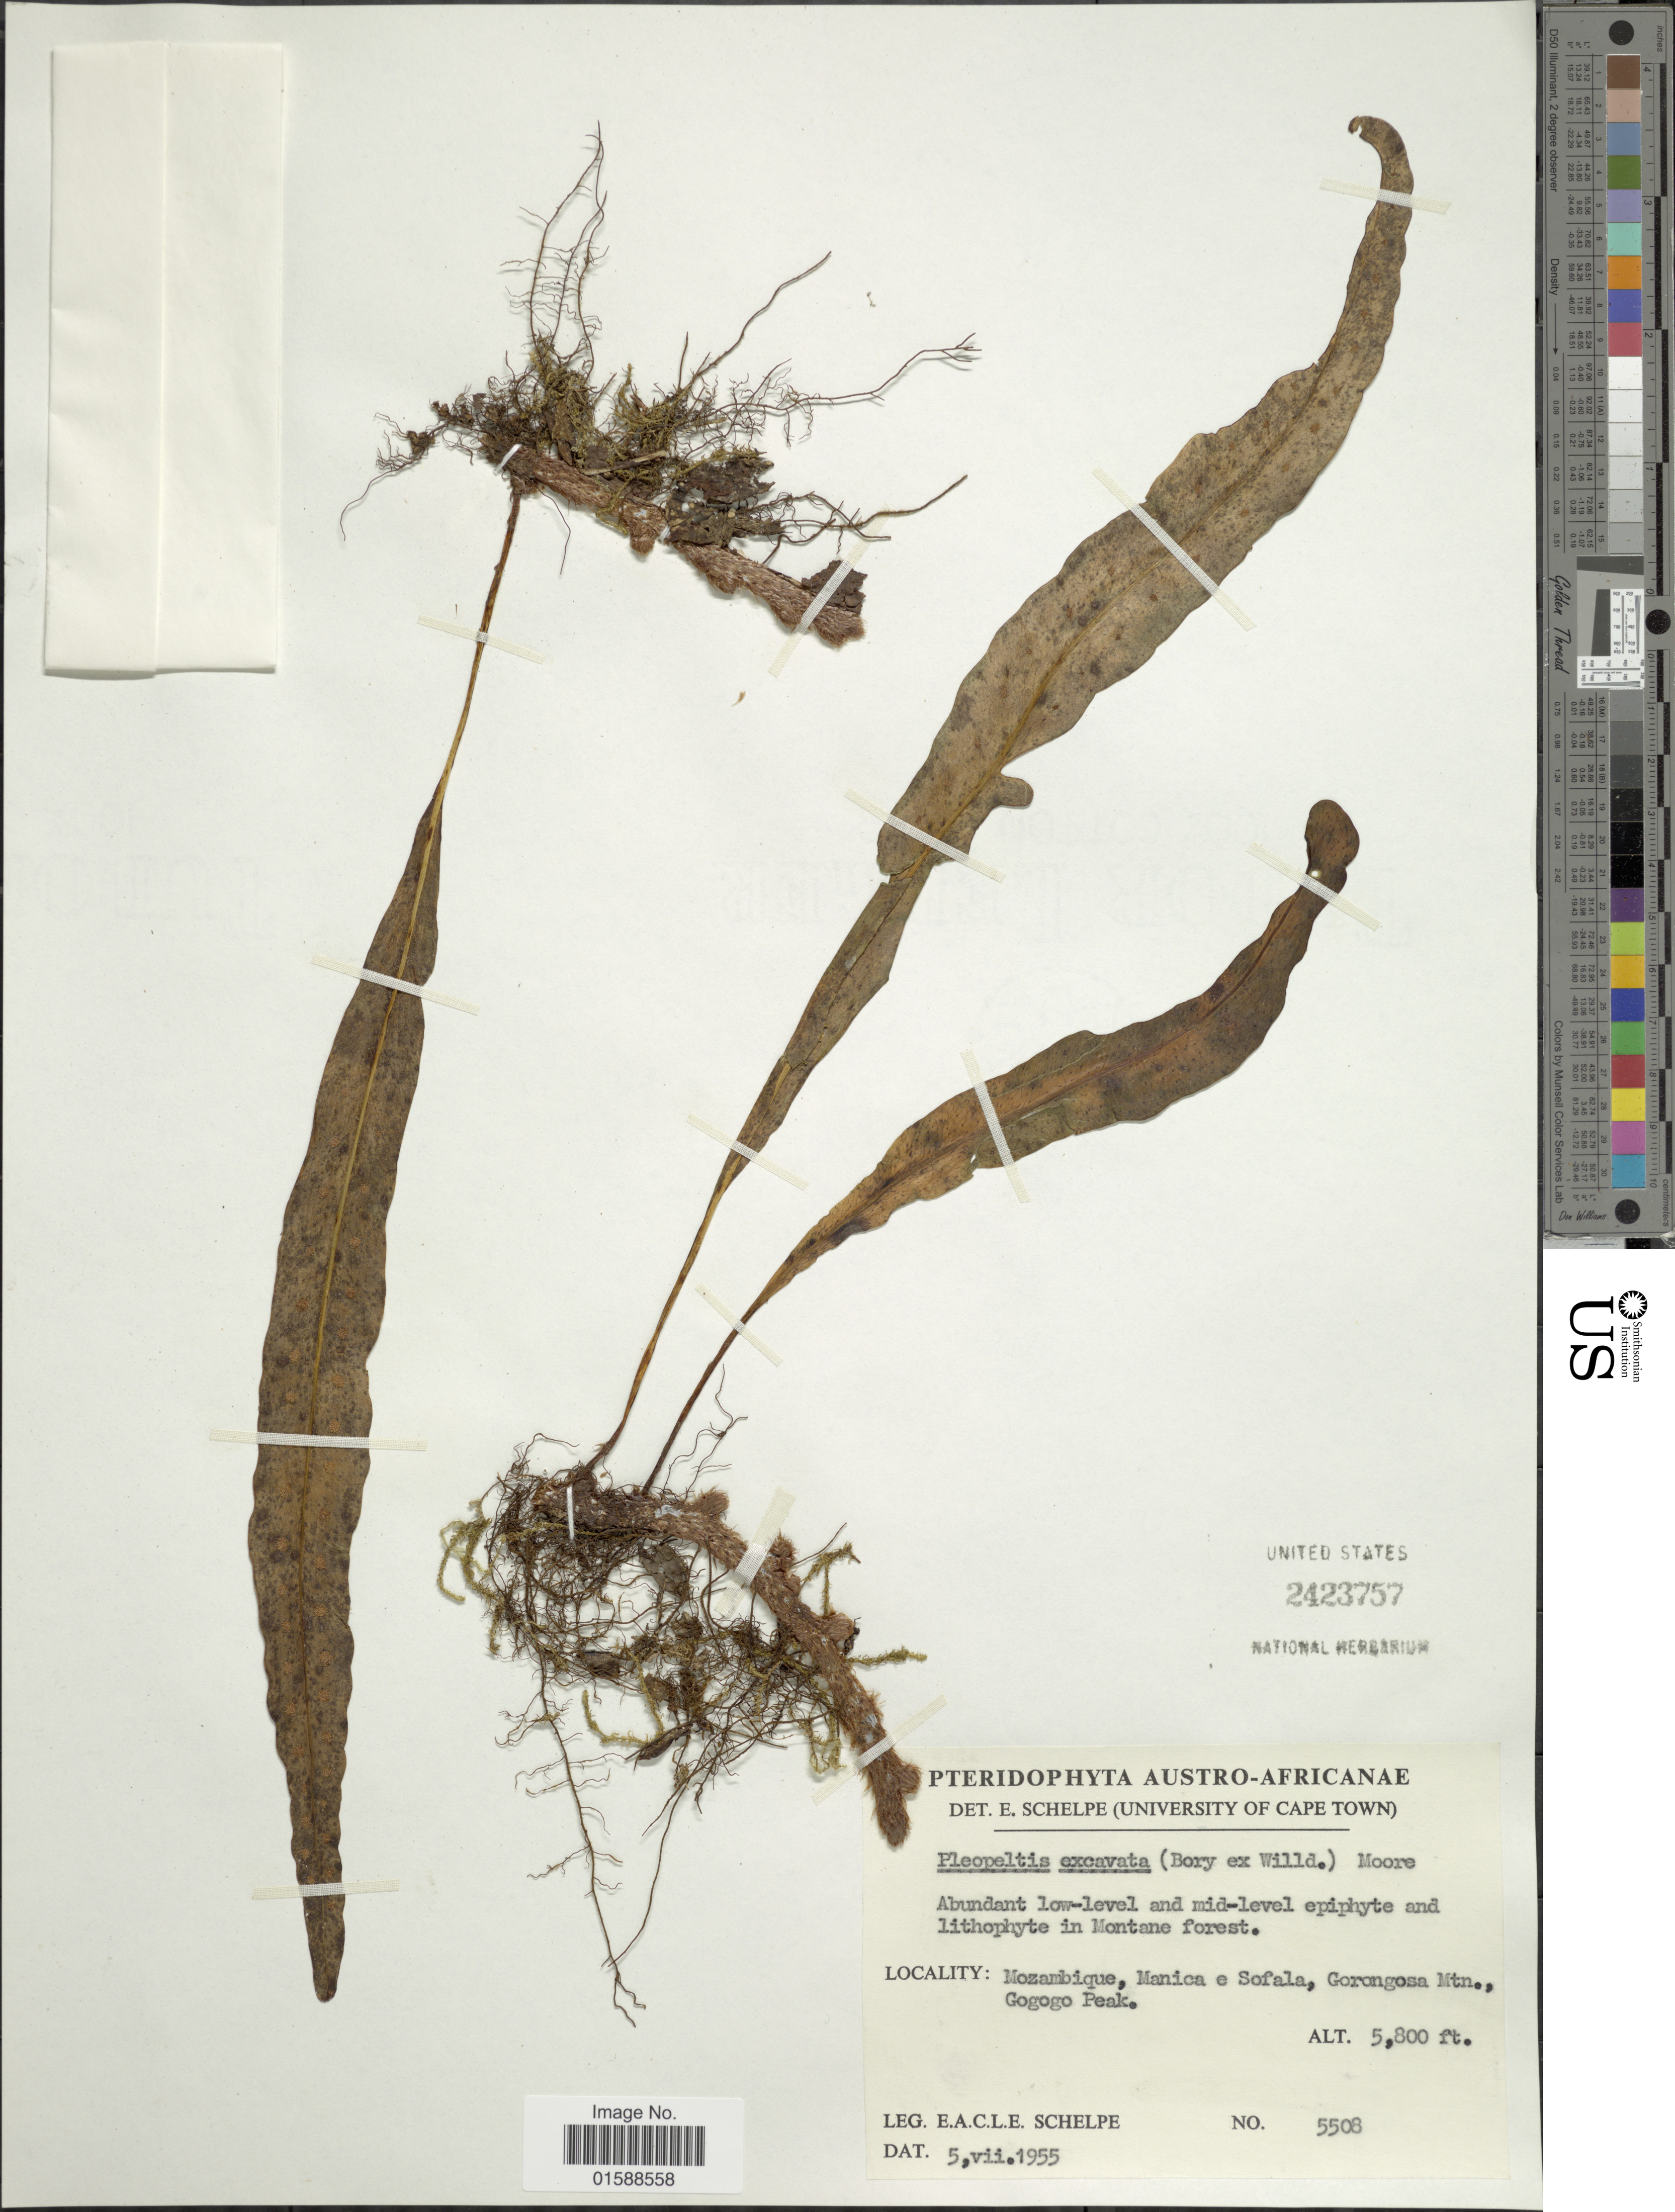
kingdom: Plantae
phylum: Tracheophyta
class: Polypodiopsida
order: Polypodiales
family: Polypodiaceae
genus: Lepisorus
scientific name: Lepisorus excavatus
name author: (Bory ex Willd.) Ching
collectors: E. A. C. L. E. Schelpe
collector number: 5508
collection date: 1955-07-05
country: Mozambique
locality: Manica e Sofala, Gorongosa Mtn., Gogogo Peak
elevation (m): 1768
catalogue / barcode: US 2423757